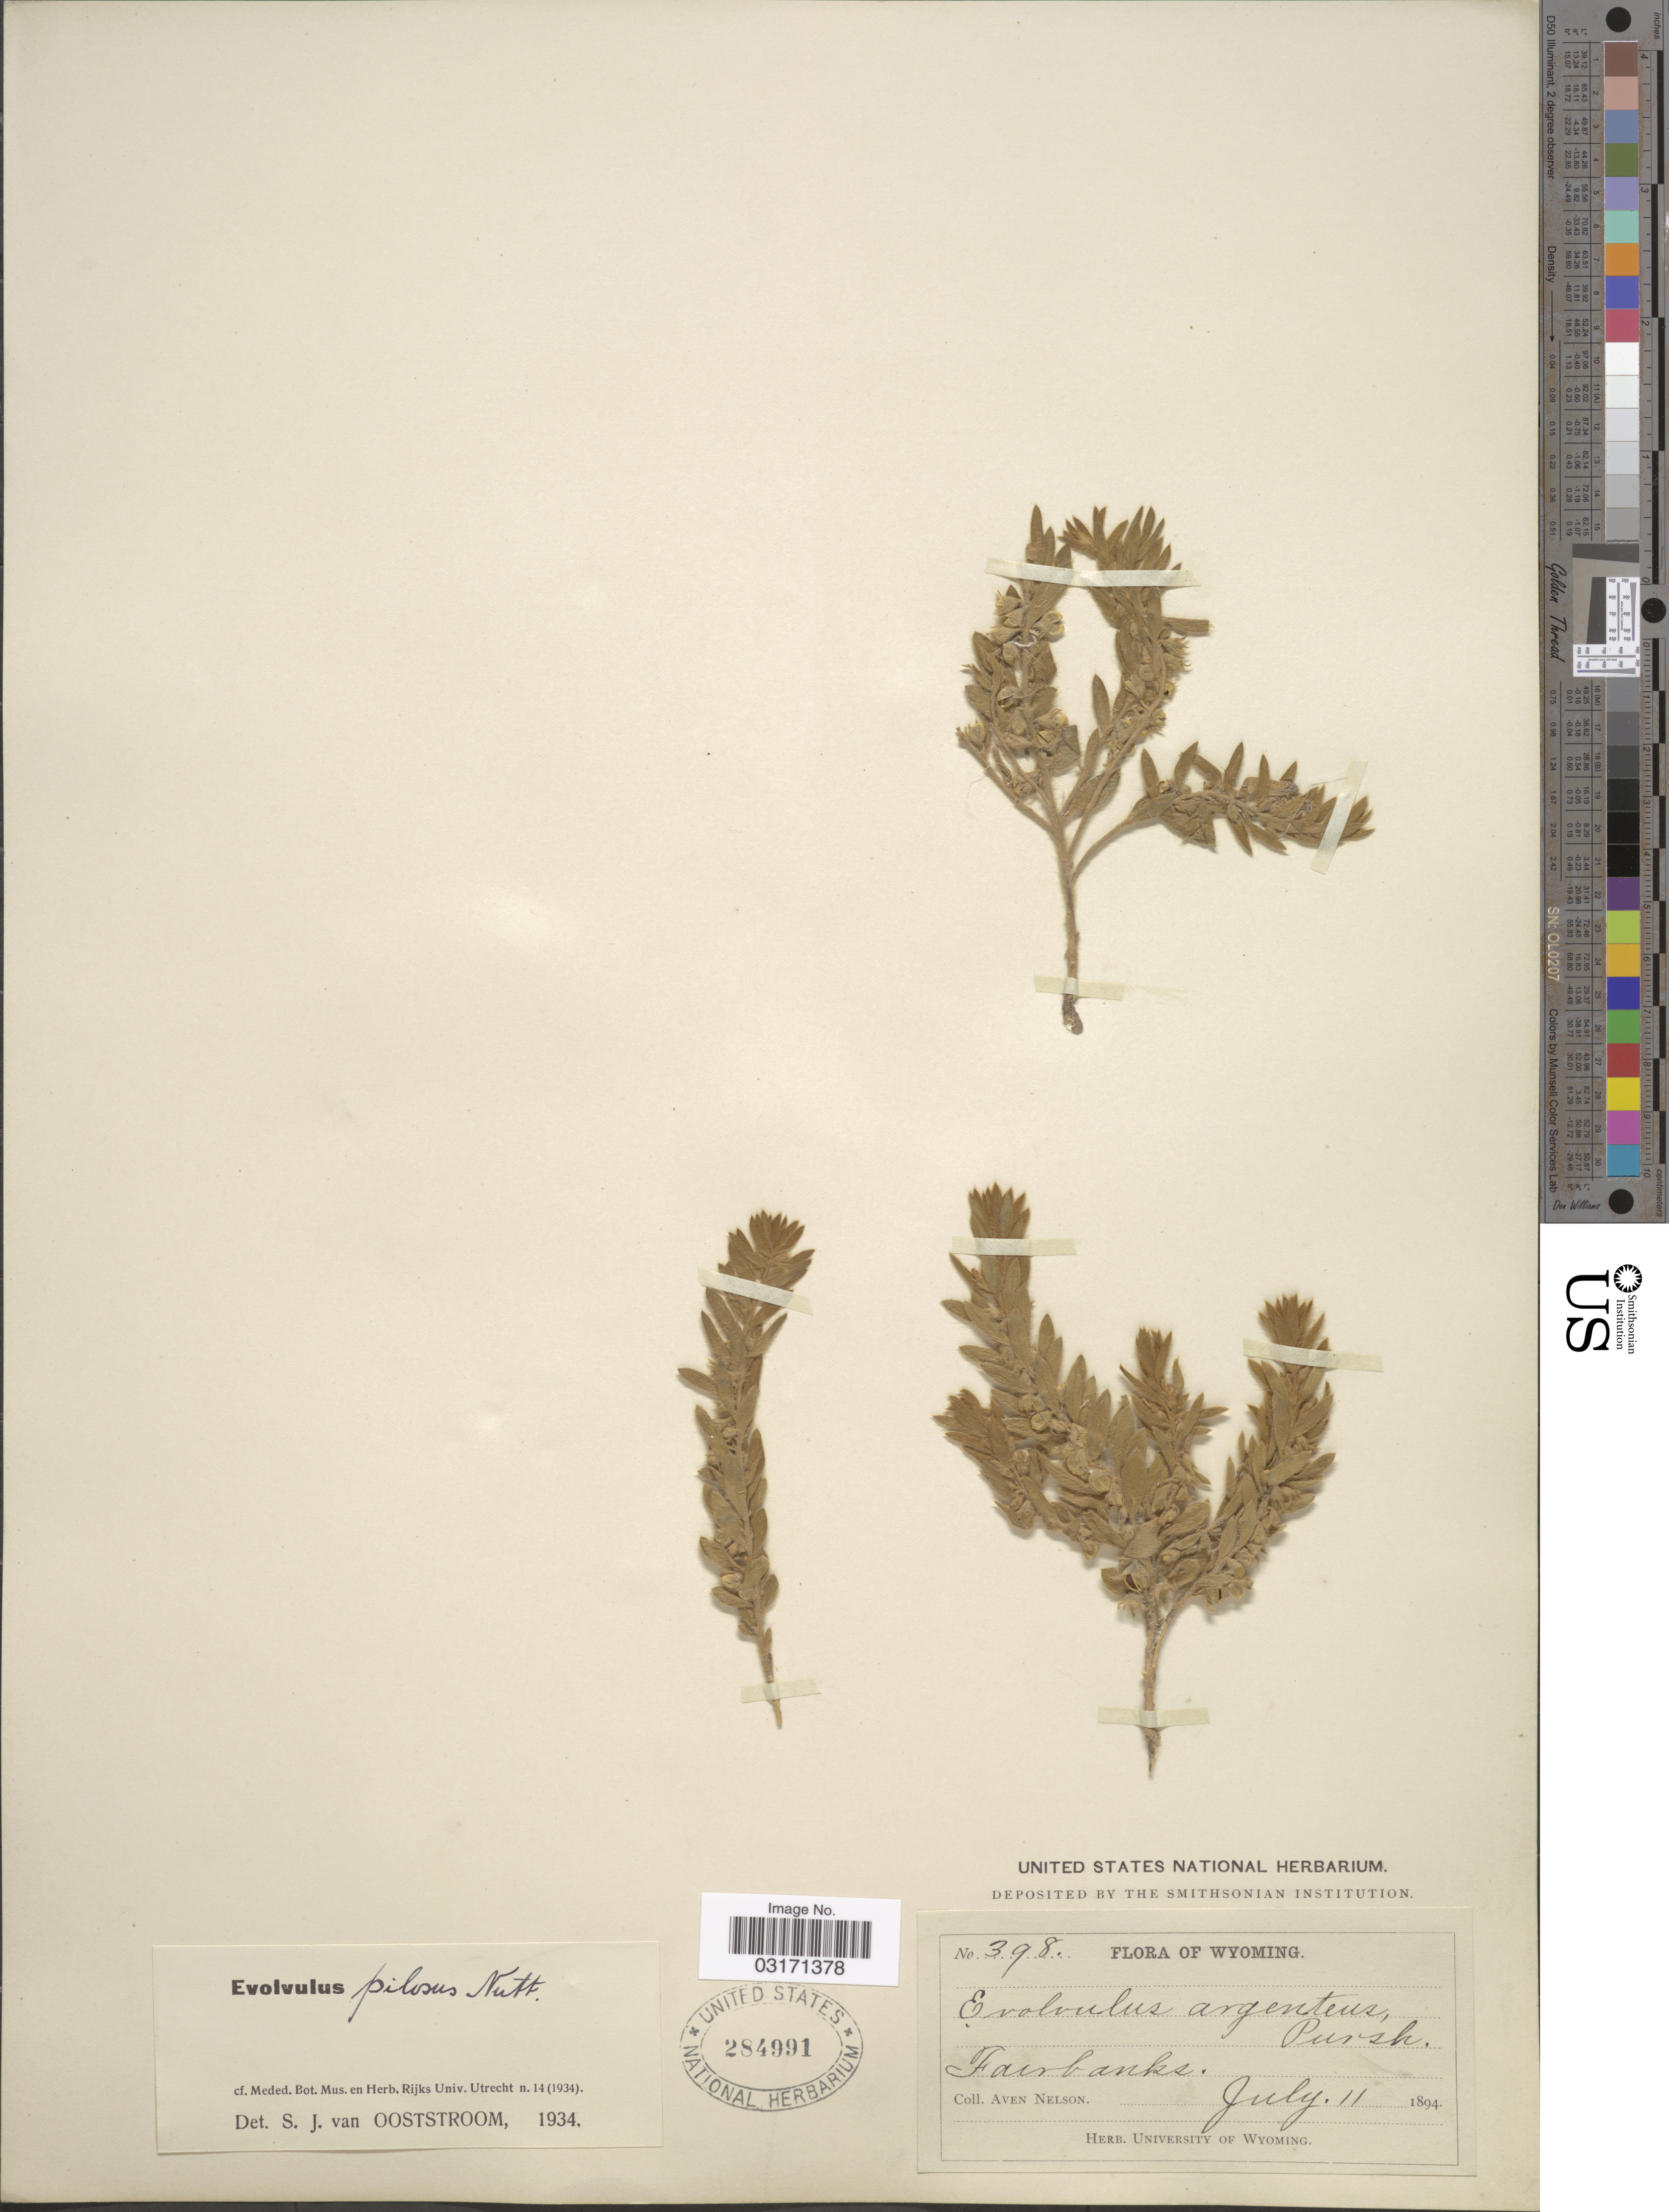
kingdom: Plantae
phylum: Tracheophyta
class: Magnoliopsida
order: Solanales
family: Convolvulaceae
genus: Evolvulus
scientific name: Evolvulus pilosus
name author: Roxb.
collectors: A. Nelson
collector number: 398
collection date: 1894-07-11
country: United States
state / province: Wyoming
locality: Fairbanks.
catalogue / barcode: US 284991